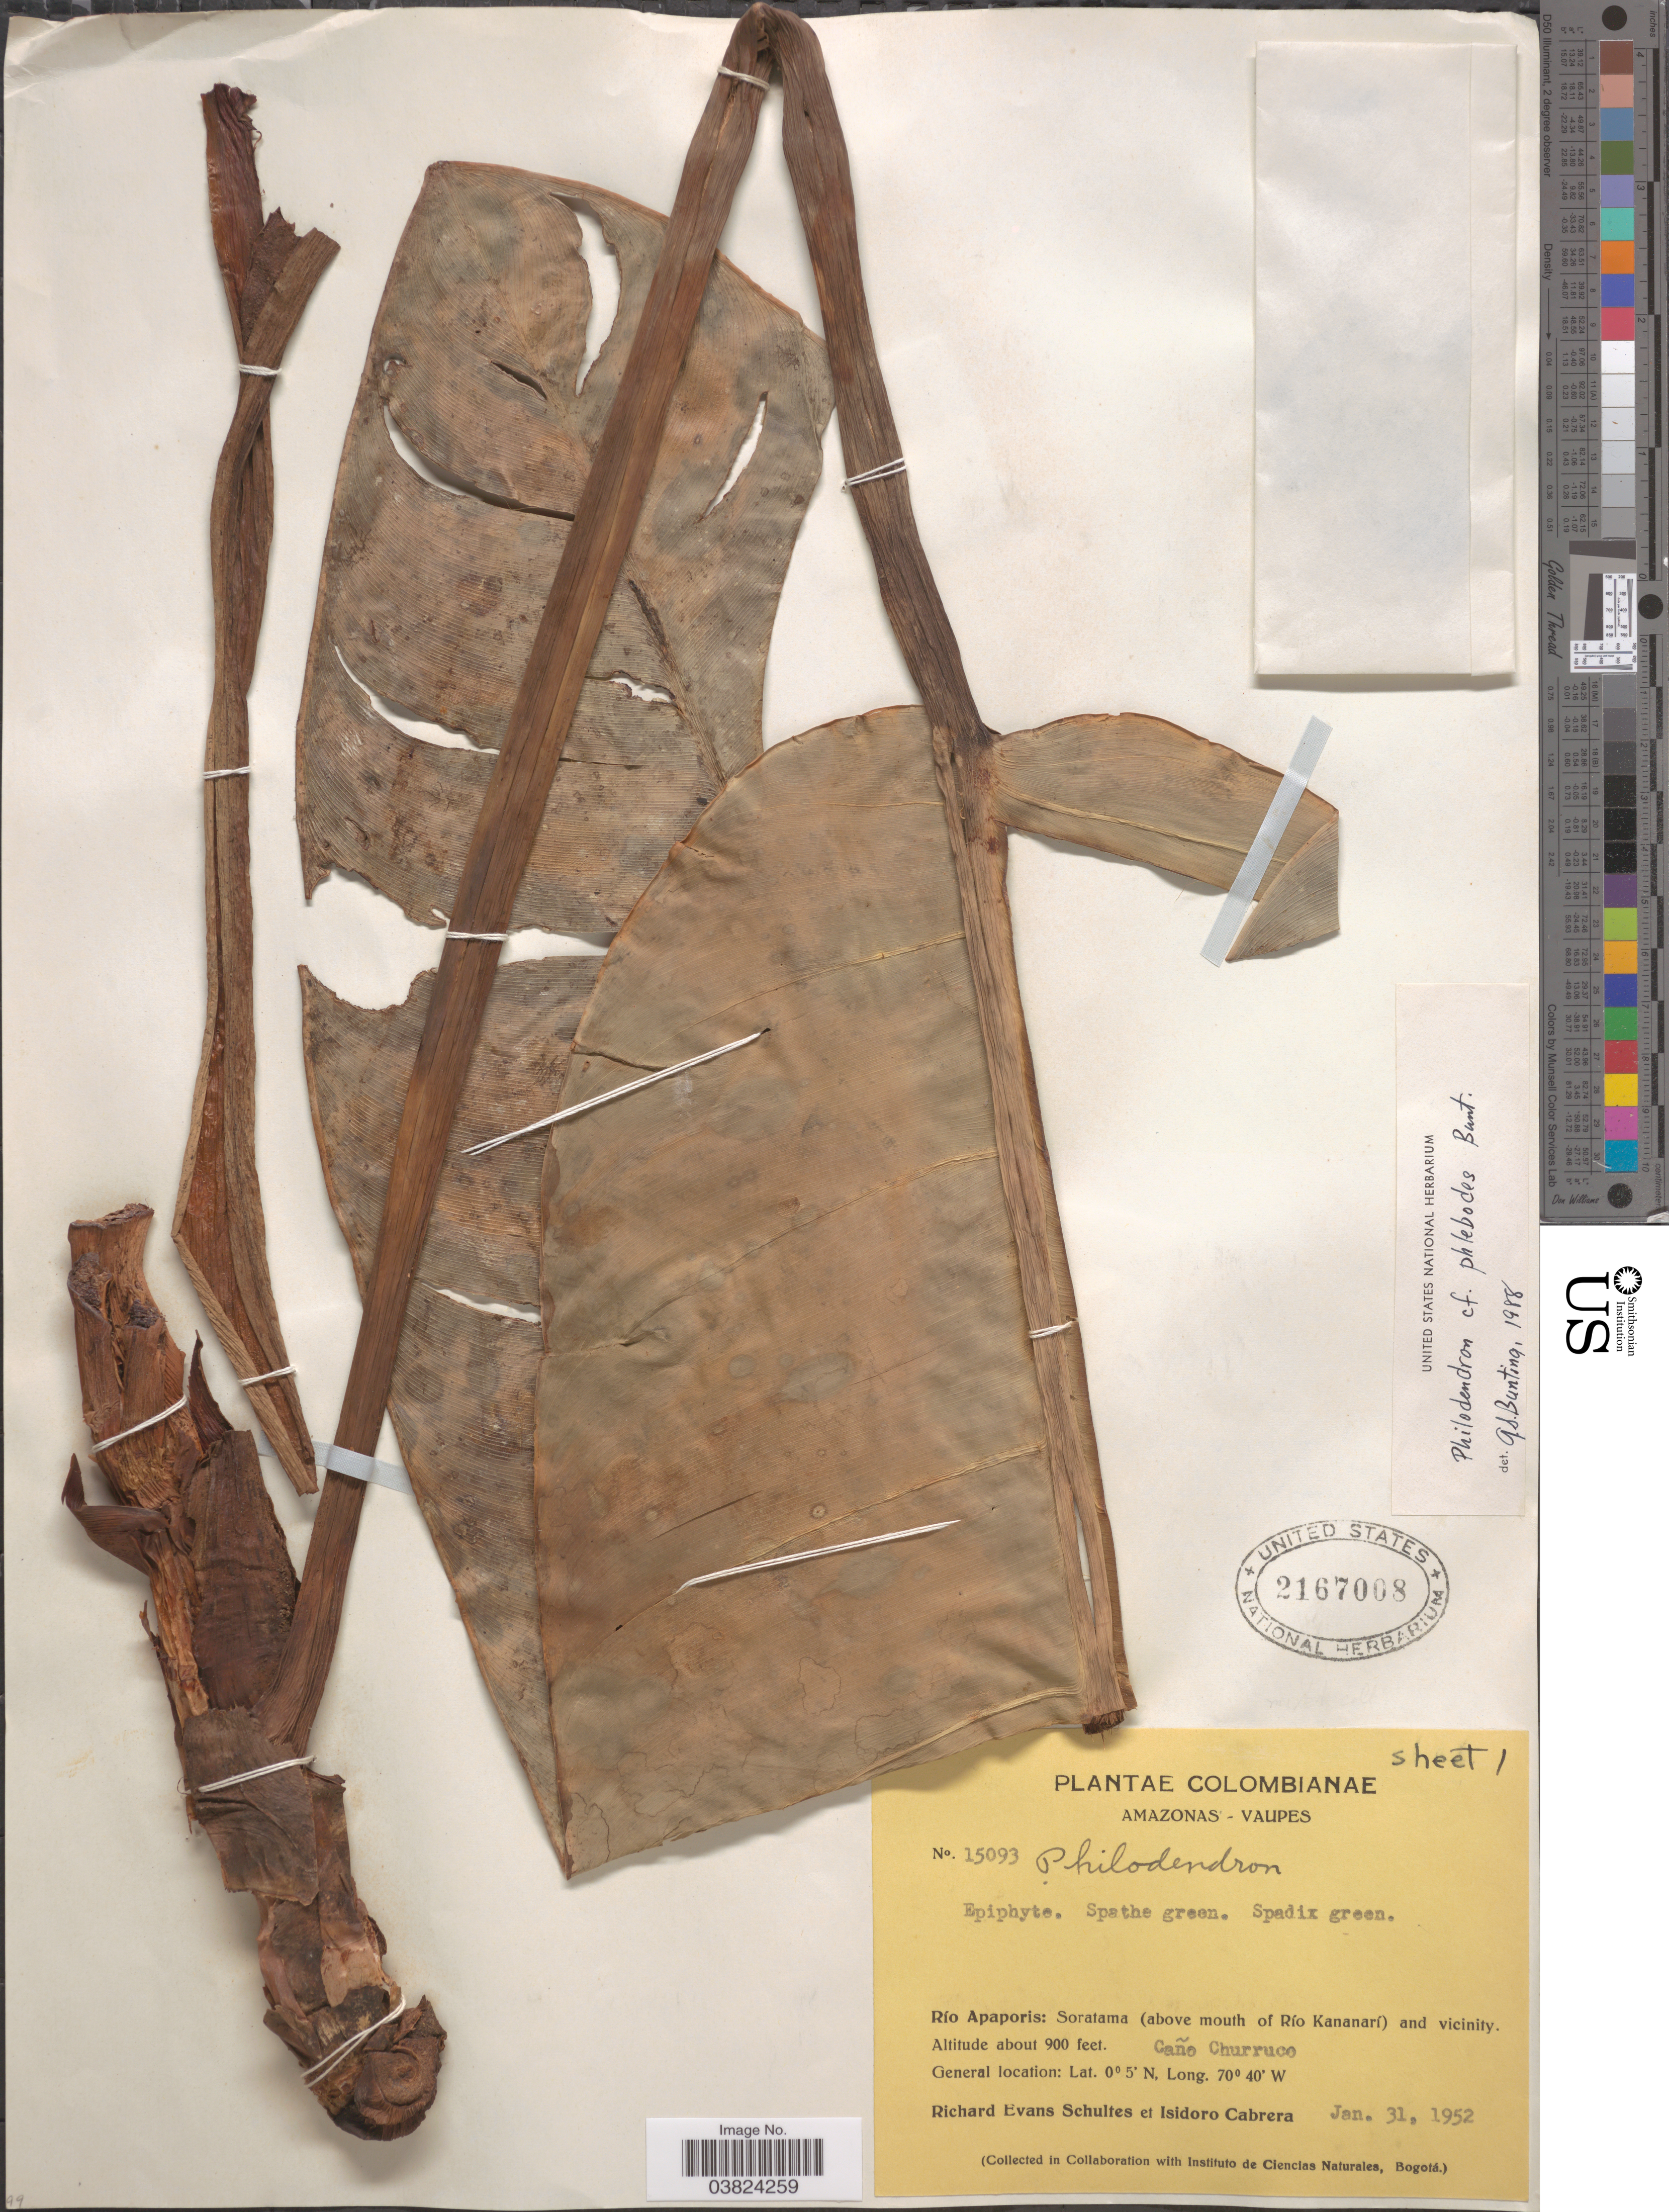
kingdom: Plantae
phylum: Tracheophyta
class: Liliopsida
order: Alismatales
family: Araceae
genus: Philodendron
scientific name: Philodendron phlebodes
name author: G.S. Bunting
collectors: R. E. Schultes & I. Cabrera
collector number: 15093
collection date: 1952-01-31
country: Colombia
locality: Amazonas-Vaupes. Río Apaporis: Soratama (above mouth of Río Kananarí) and vicinity. Caño Churruco.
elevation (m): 274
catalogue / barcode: US 2167008